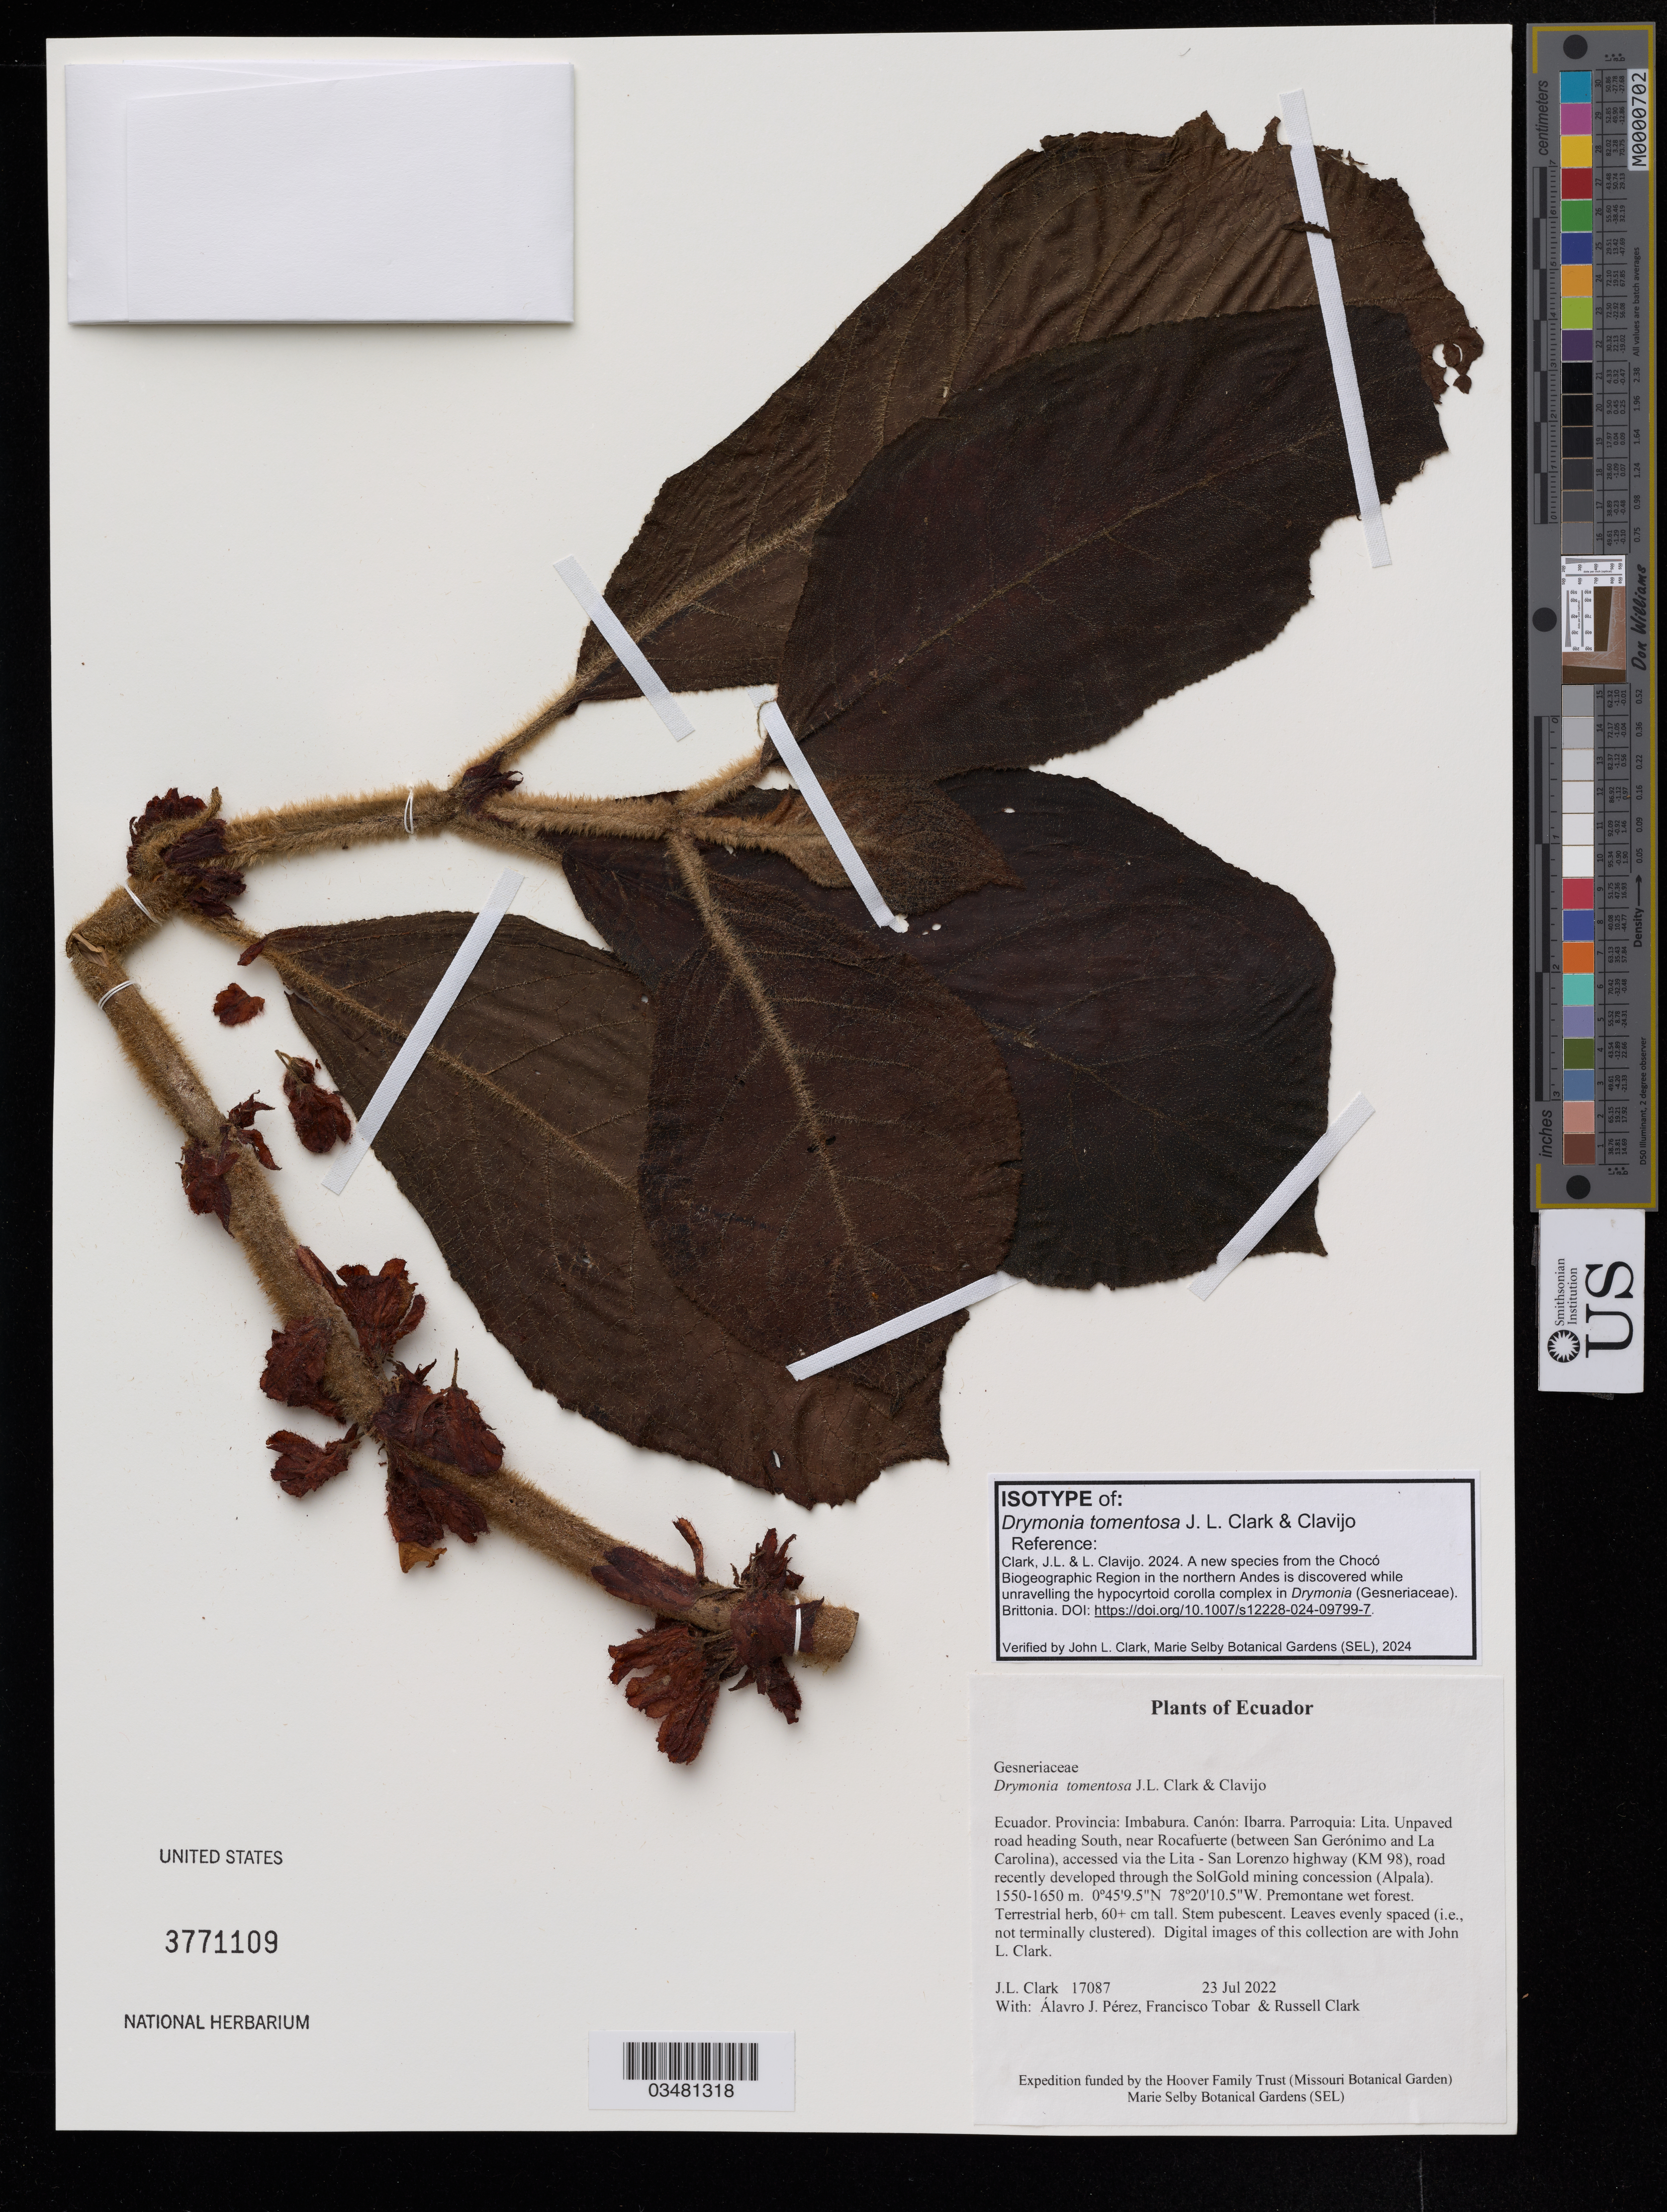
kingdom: Plantae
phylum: Tracheophyta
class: Magnoliopsida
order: Lamiales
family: Gesneriaceae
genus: Drymonia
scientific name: Drymonia tomentosa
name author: J.L. Clark & Clavijo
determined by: Clark, J. L., (SEL), The Marie Selby Botanical Garden (UNITED STATES)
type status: Isotype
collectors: J. L. Clark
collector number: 17087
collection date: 2022-07-23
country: Ecuador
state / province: Imbabura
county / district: Ibarra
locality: Parroquia: Lita. Road heading south, near Rocafuerte (between San Geronimo and La Carolina), accessed via the Lita - San Lorenzo highway (KM 98)/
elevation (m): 1550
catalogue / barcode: US 3771109